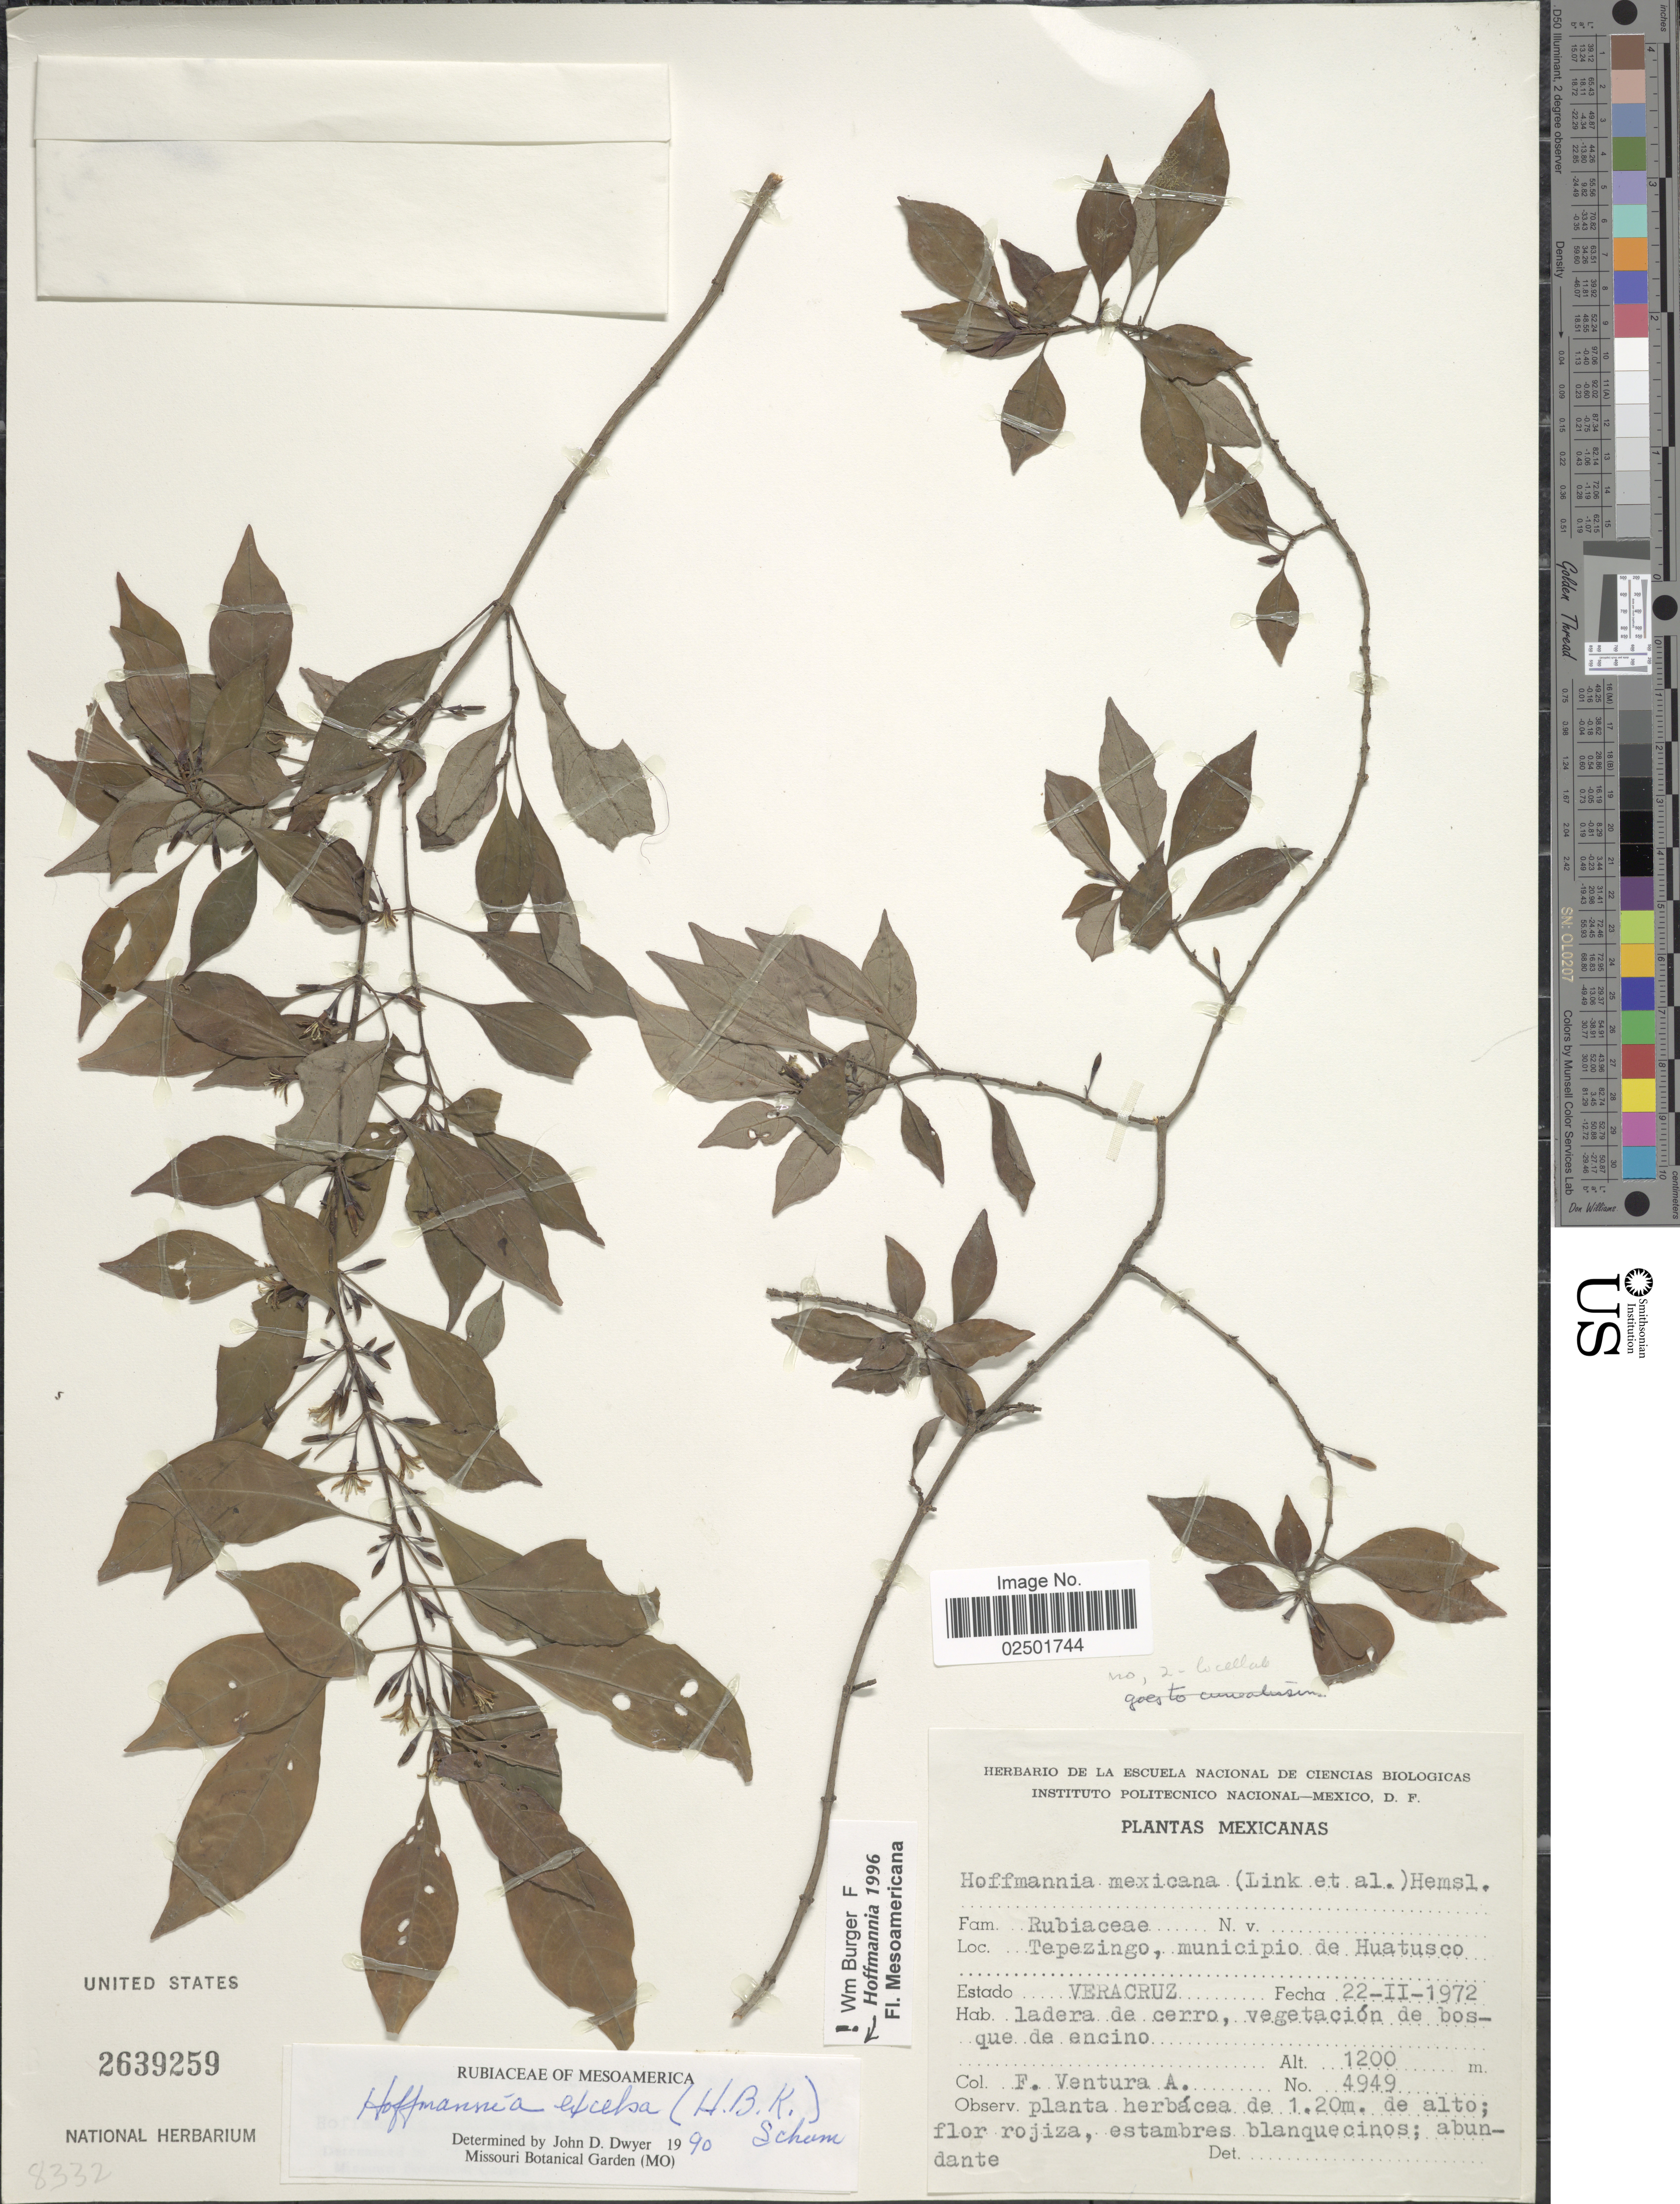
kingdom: Plantae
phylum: Tracheophyta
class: Magnoliopsida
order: Gentianales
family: Rubiaceae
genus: Hoffmannia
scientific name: Hoffmannia excelsa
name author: (Kunth) K. Schum.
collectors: F. Ventura A.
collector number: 4949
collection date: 1972-02-22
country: Mexico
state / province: Veracruz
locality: Tepezingo, municipio de Huatusco, Estado Veracruz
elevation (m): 1200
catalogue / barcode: US 2639259